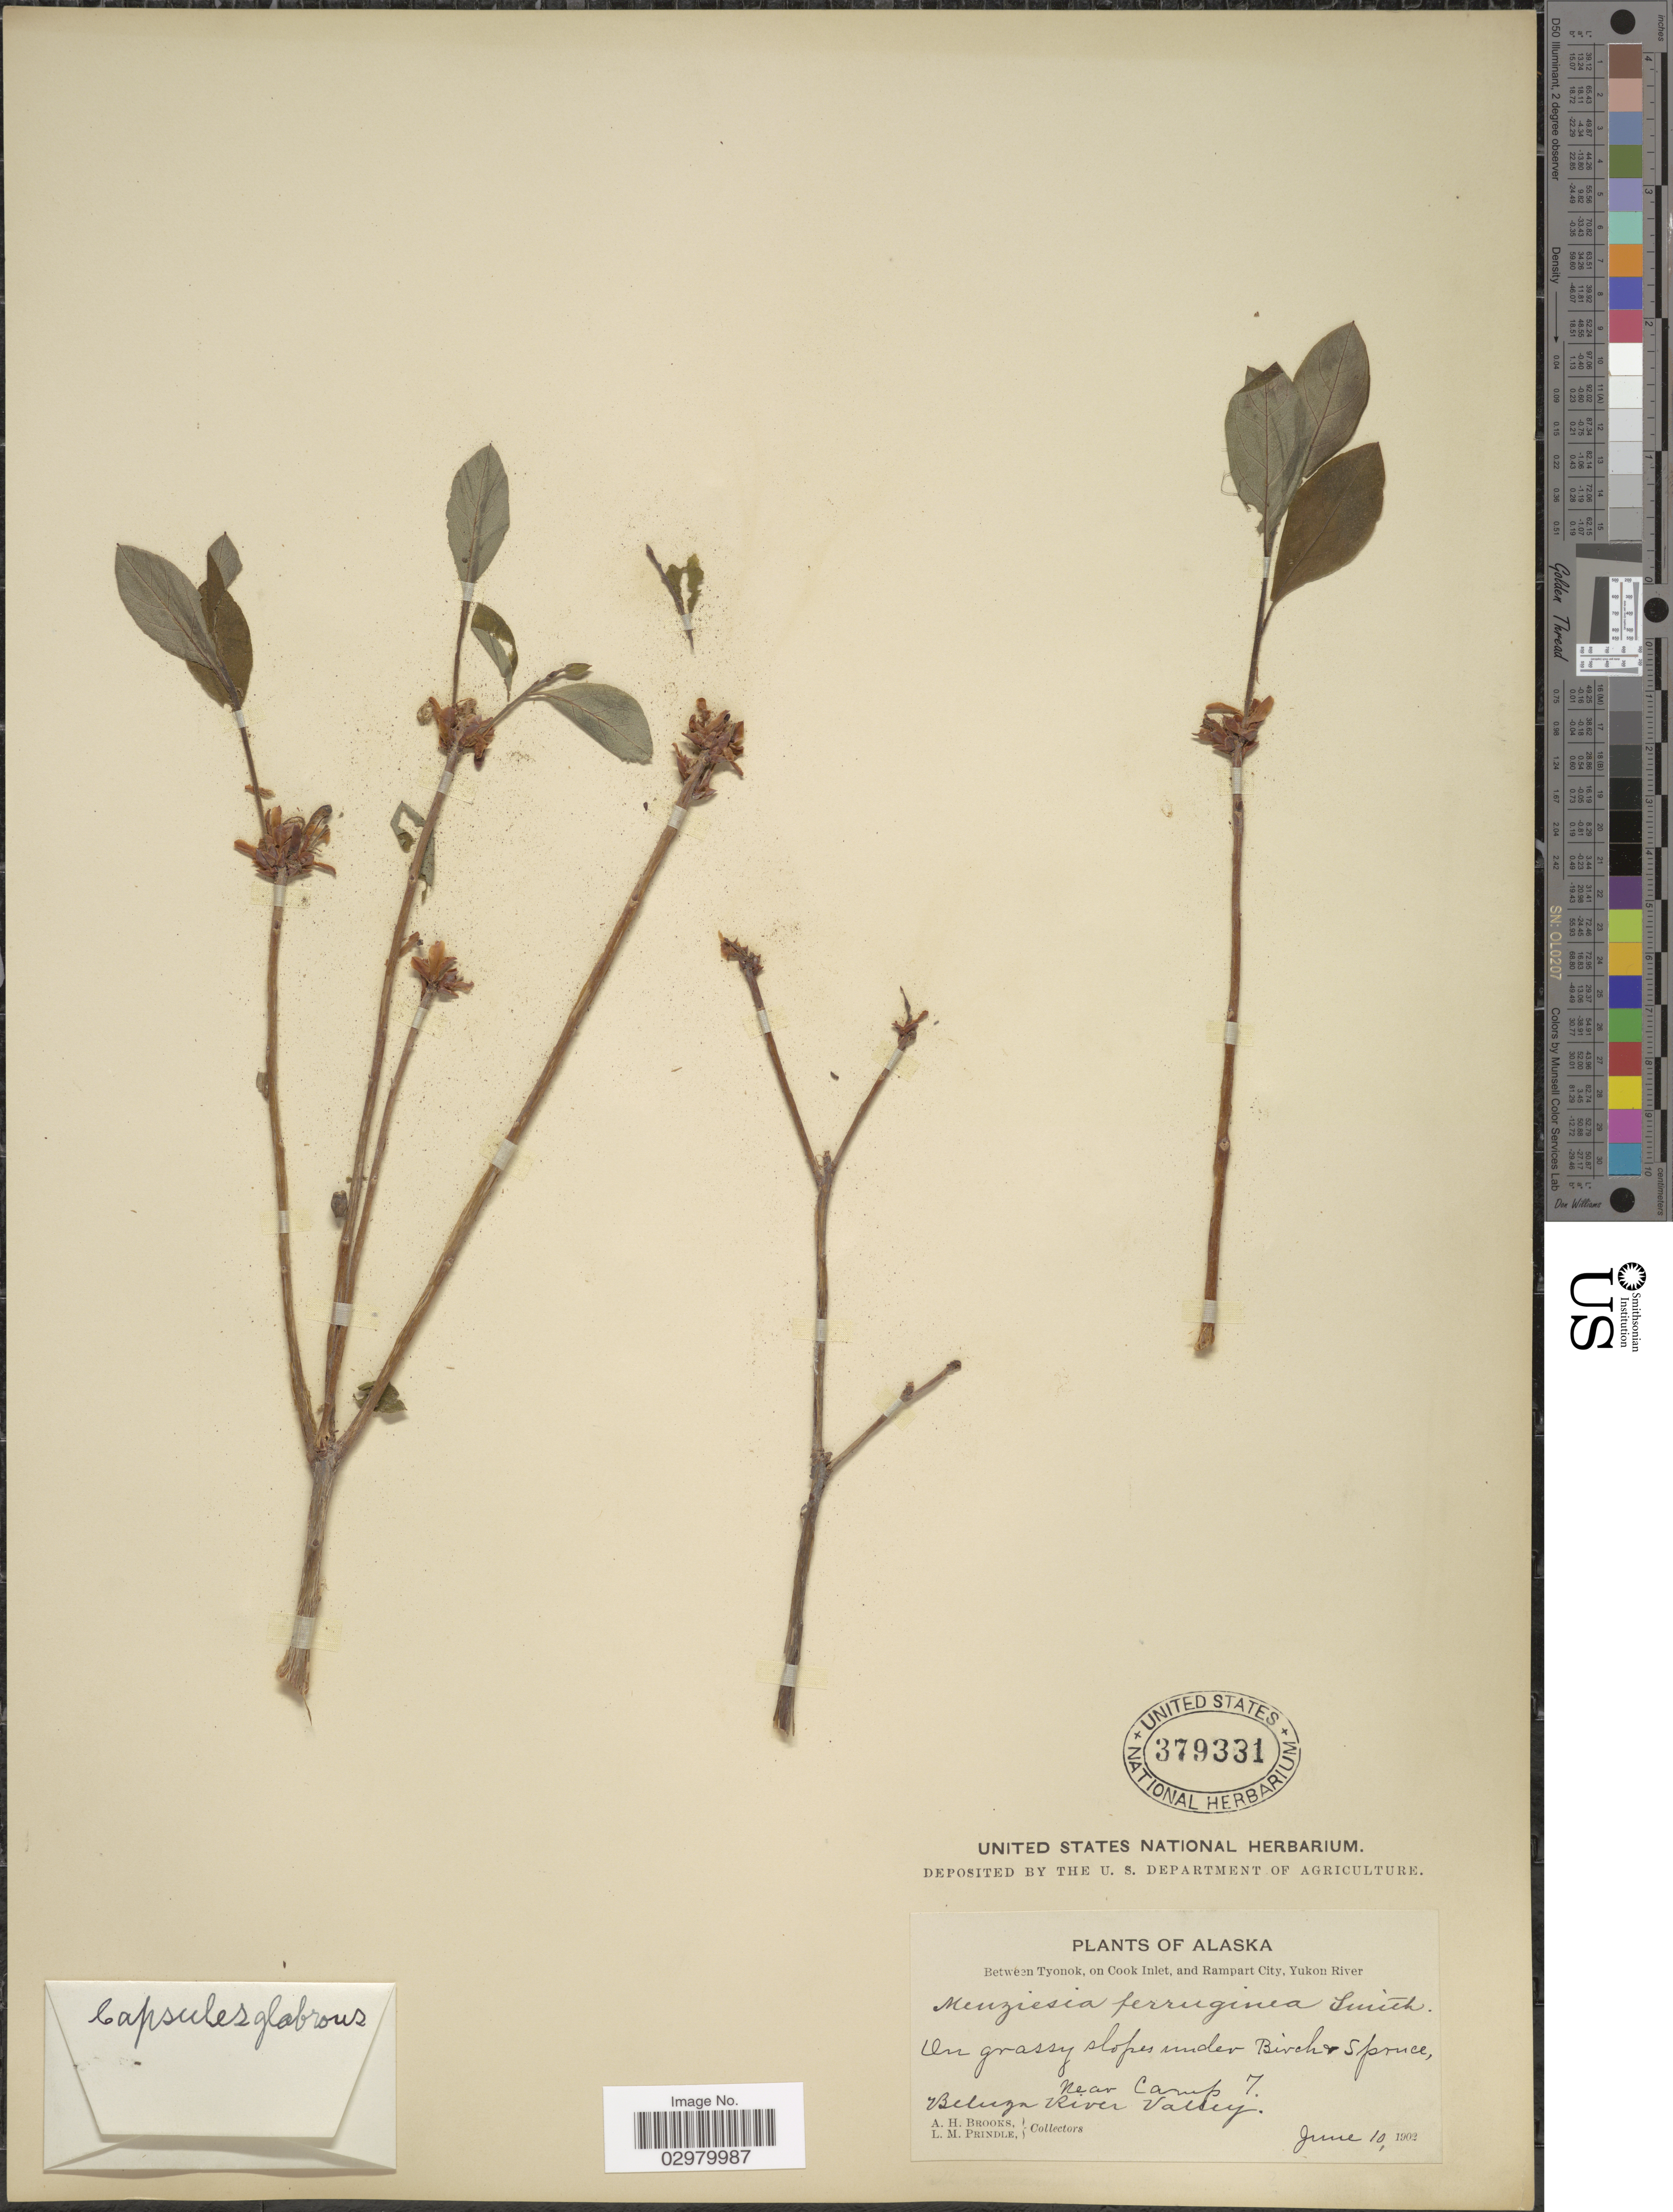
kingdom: Plantae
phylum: Tracheophyta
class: Magnoliopsida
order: Ericales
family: Ericaceae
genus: Menziesia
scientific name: Menziesia ferruginea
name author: Sm.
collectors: A. Brooks & L. Prindle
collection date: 1902-06-10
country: United States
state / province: Alaska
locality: Between Tyonok, on Cook Inlet, and Rampart City, Yukon River, on grassy slopes under Birch + Spruce, near Camp 7. Beluza River Valley.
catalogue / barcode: US 379331